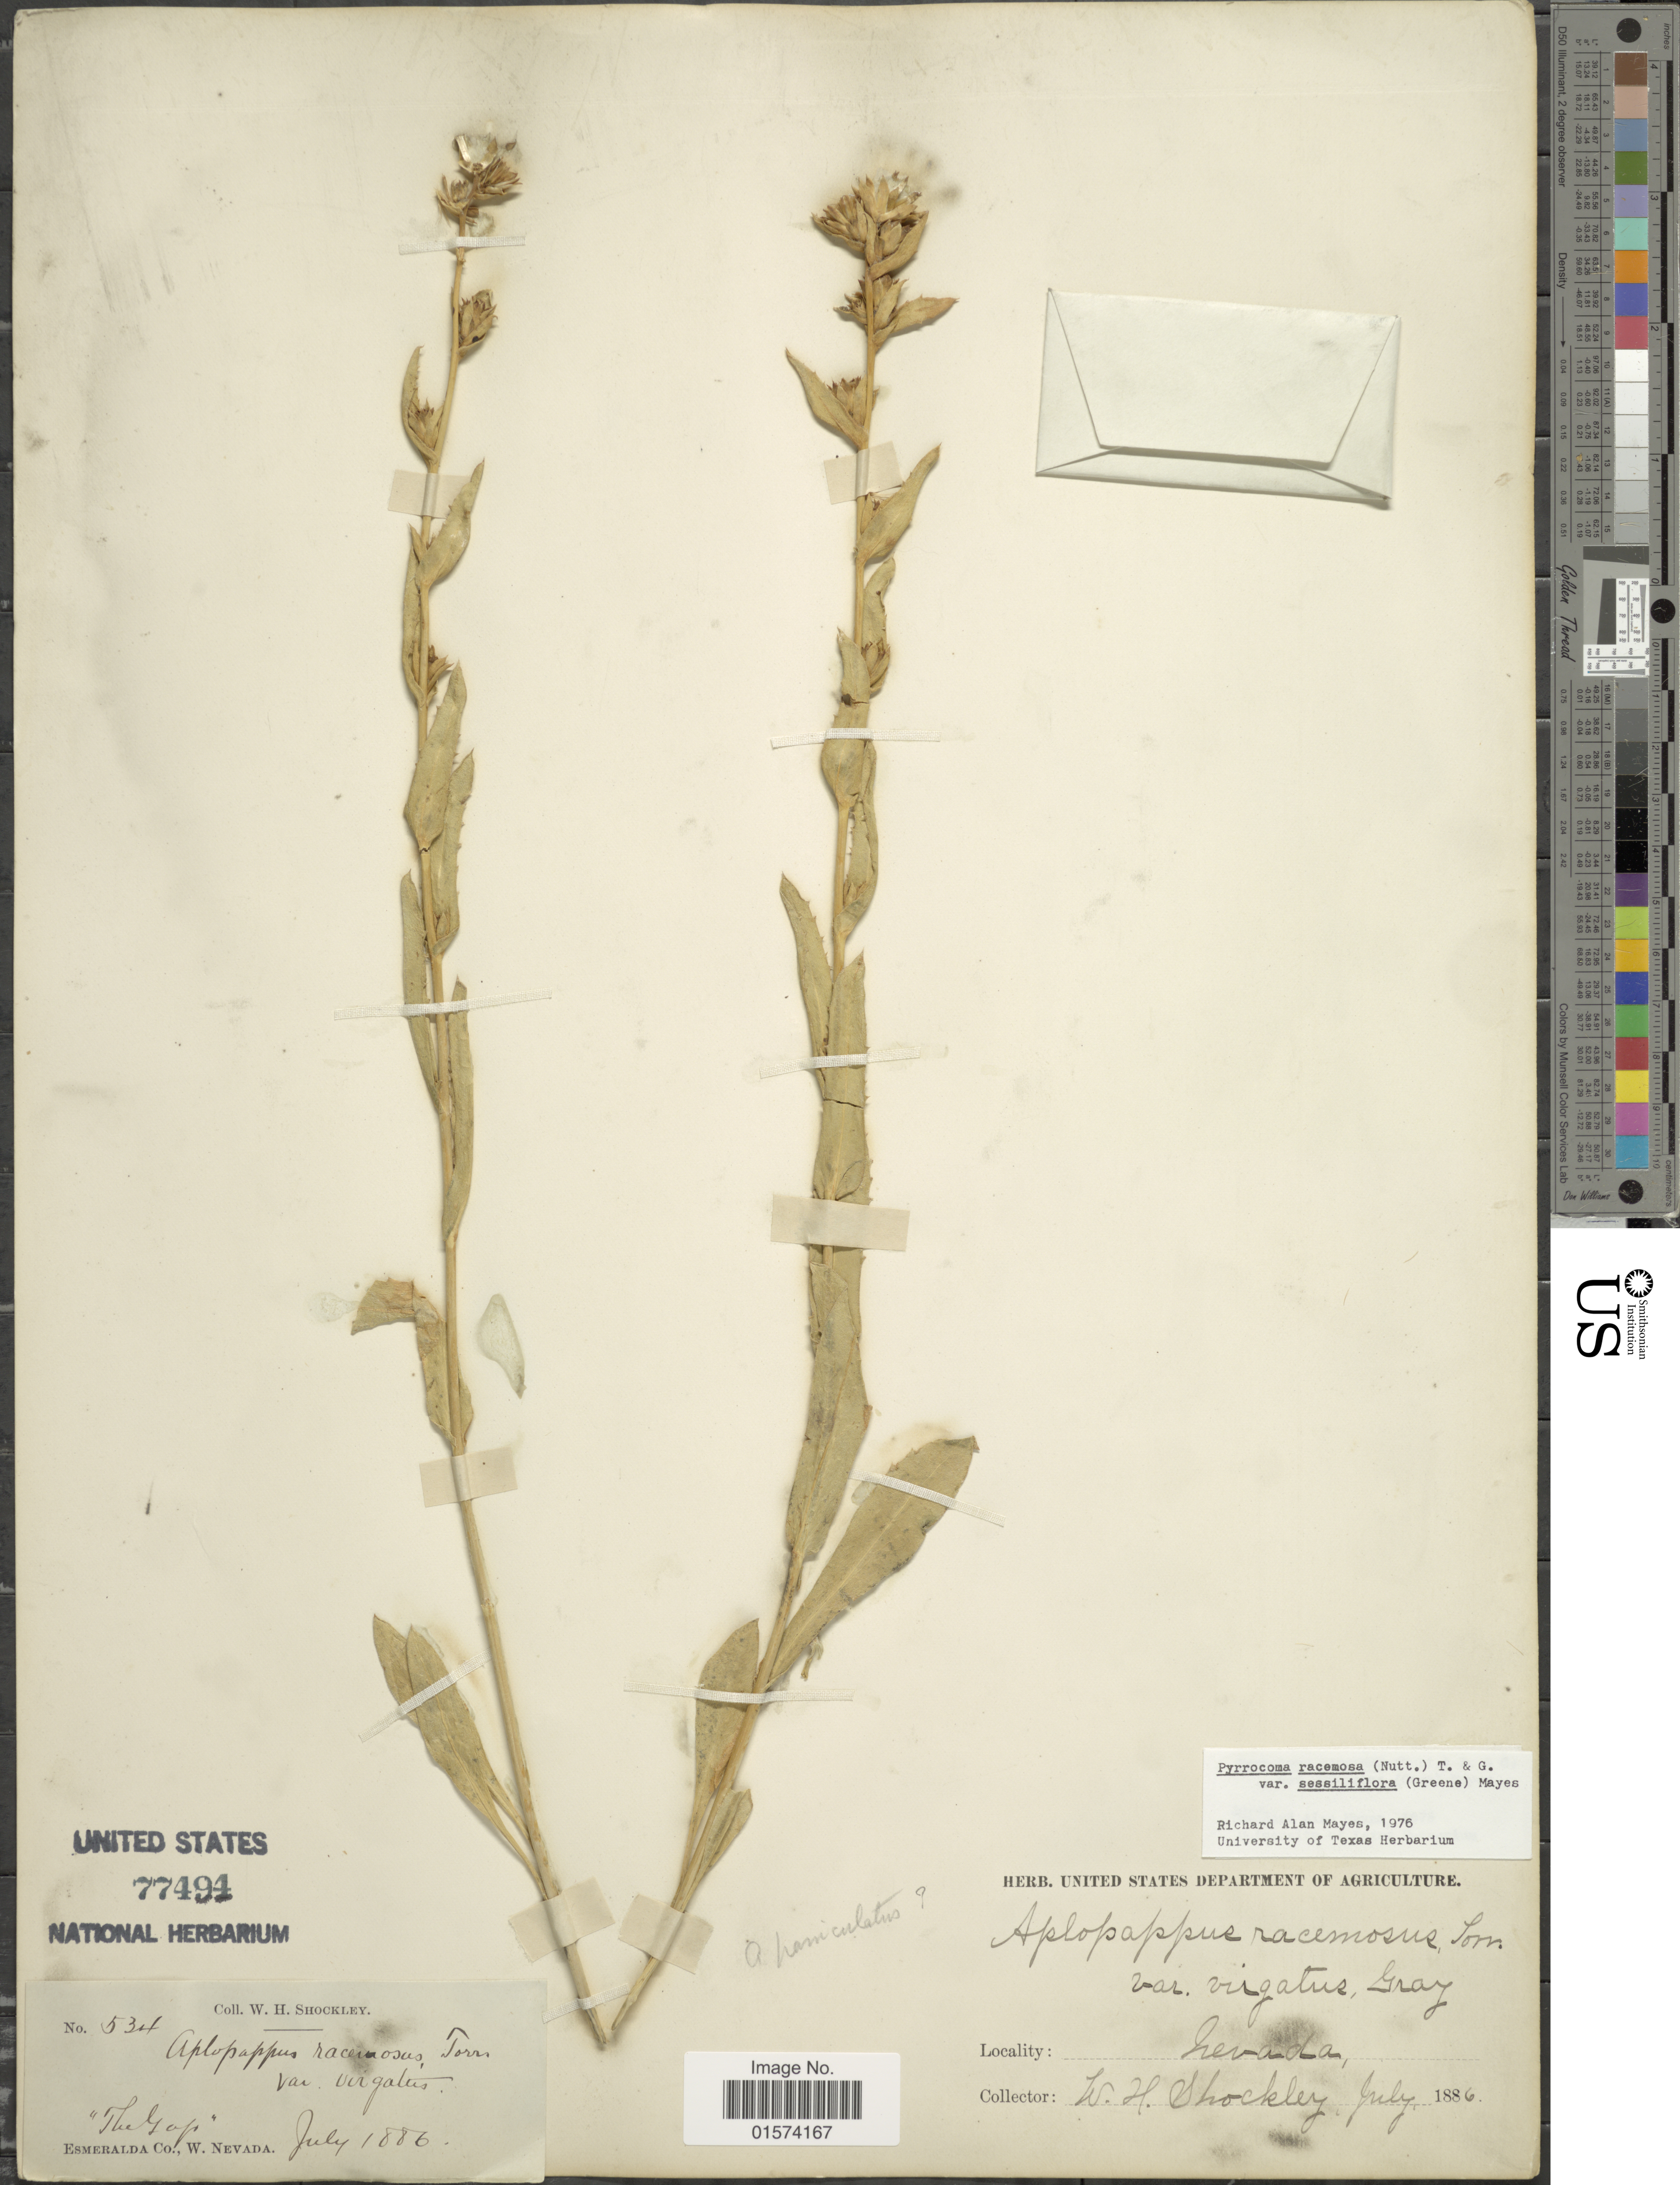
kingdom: Plantae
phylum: Tracheophyta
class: Magnoliopsida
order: Asterales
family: Asteraceae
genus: Pyrrocoma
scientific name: Pyrrocoma racemosa var. sessiliflora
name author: Mayes ex & D.J. Keil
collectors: W. Shockley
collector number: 534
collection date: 1886-07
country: United States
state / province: Nevada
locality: The Gap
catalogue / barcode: US 77494